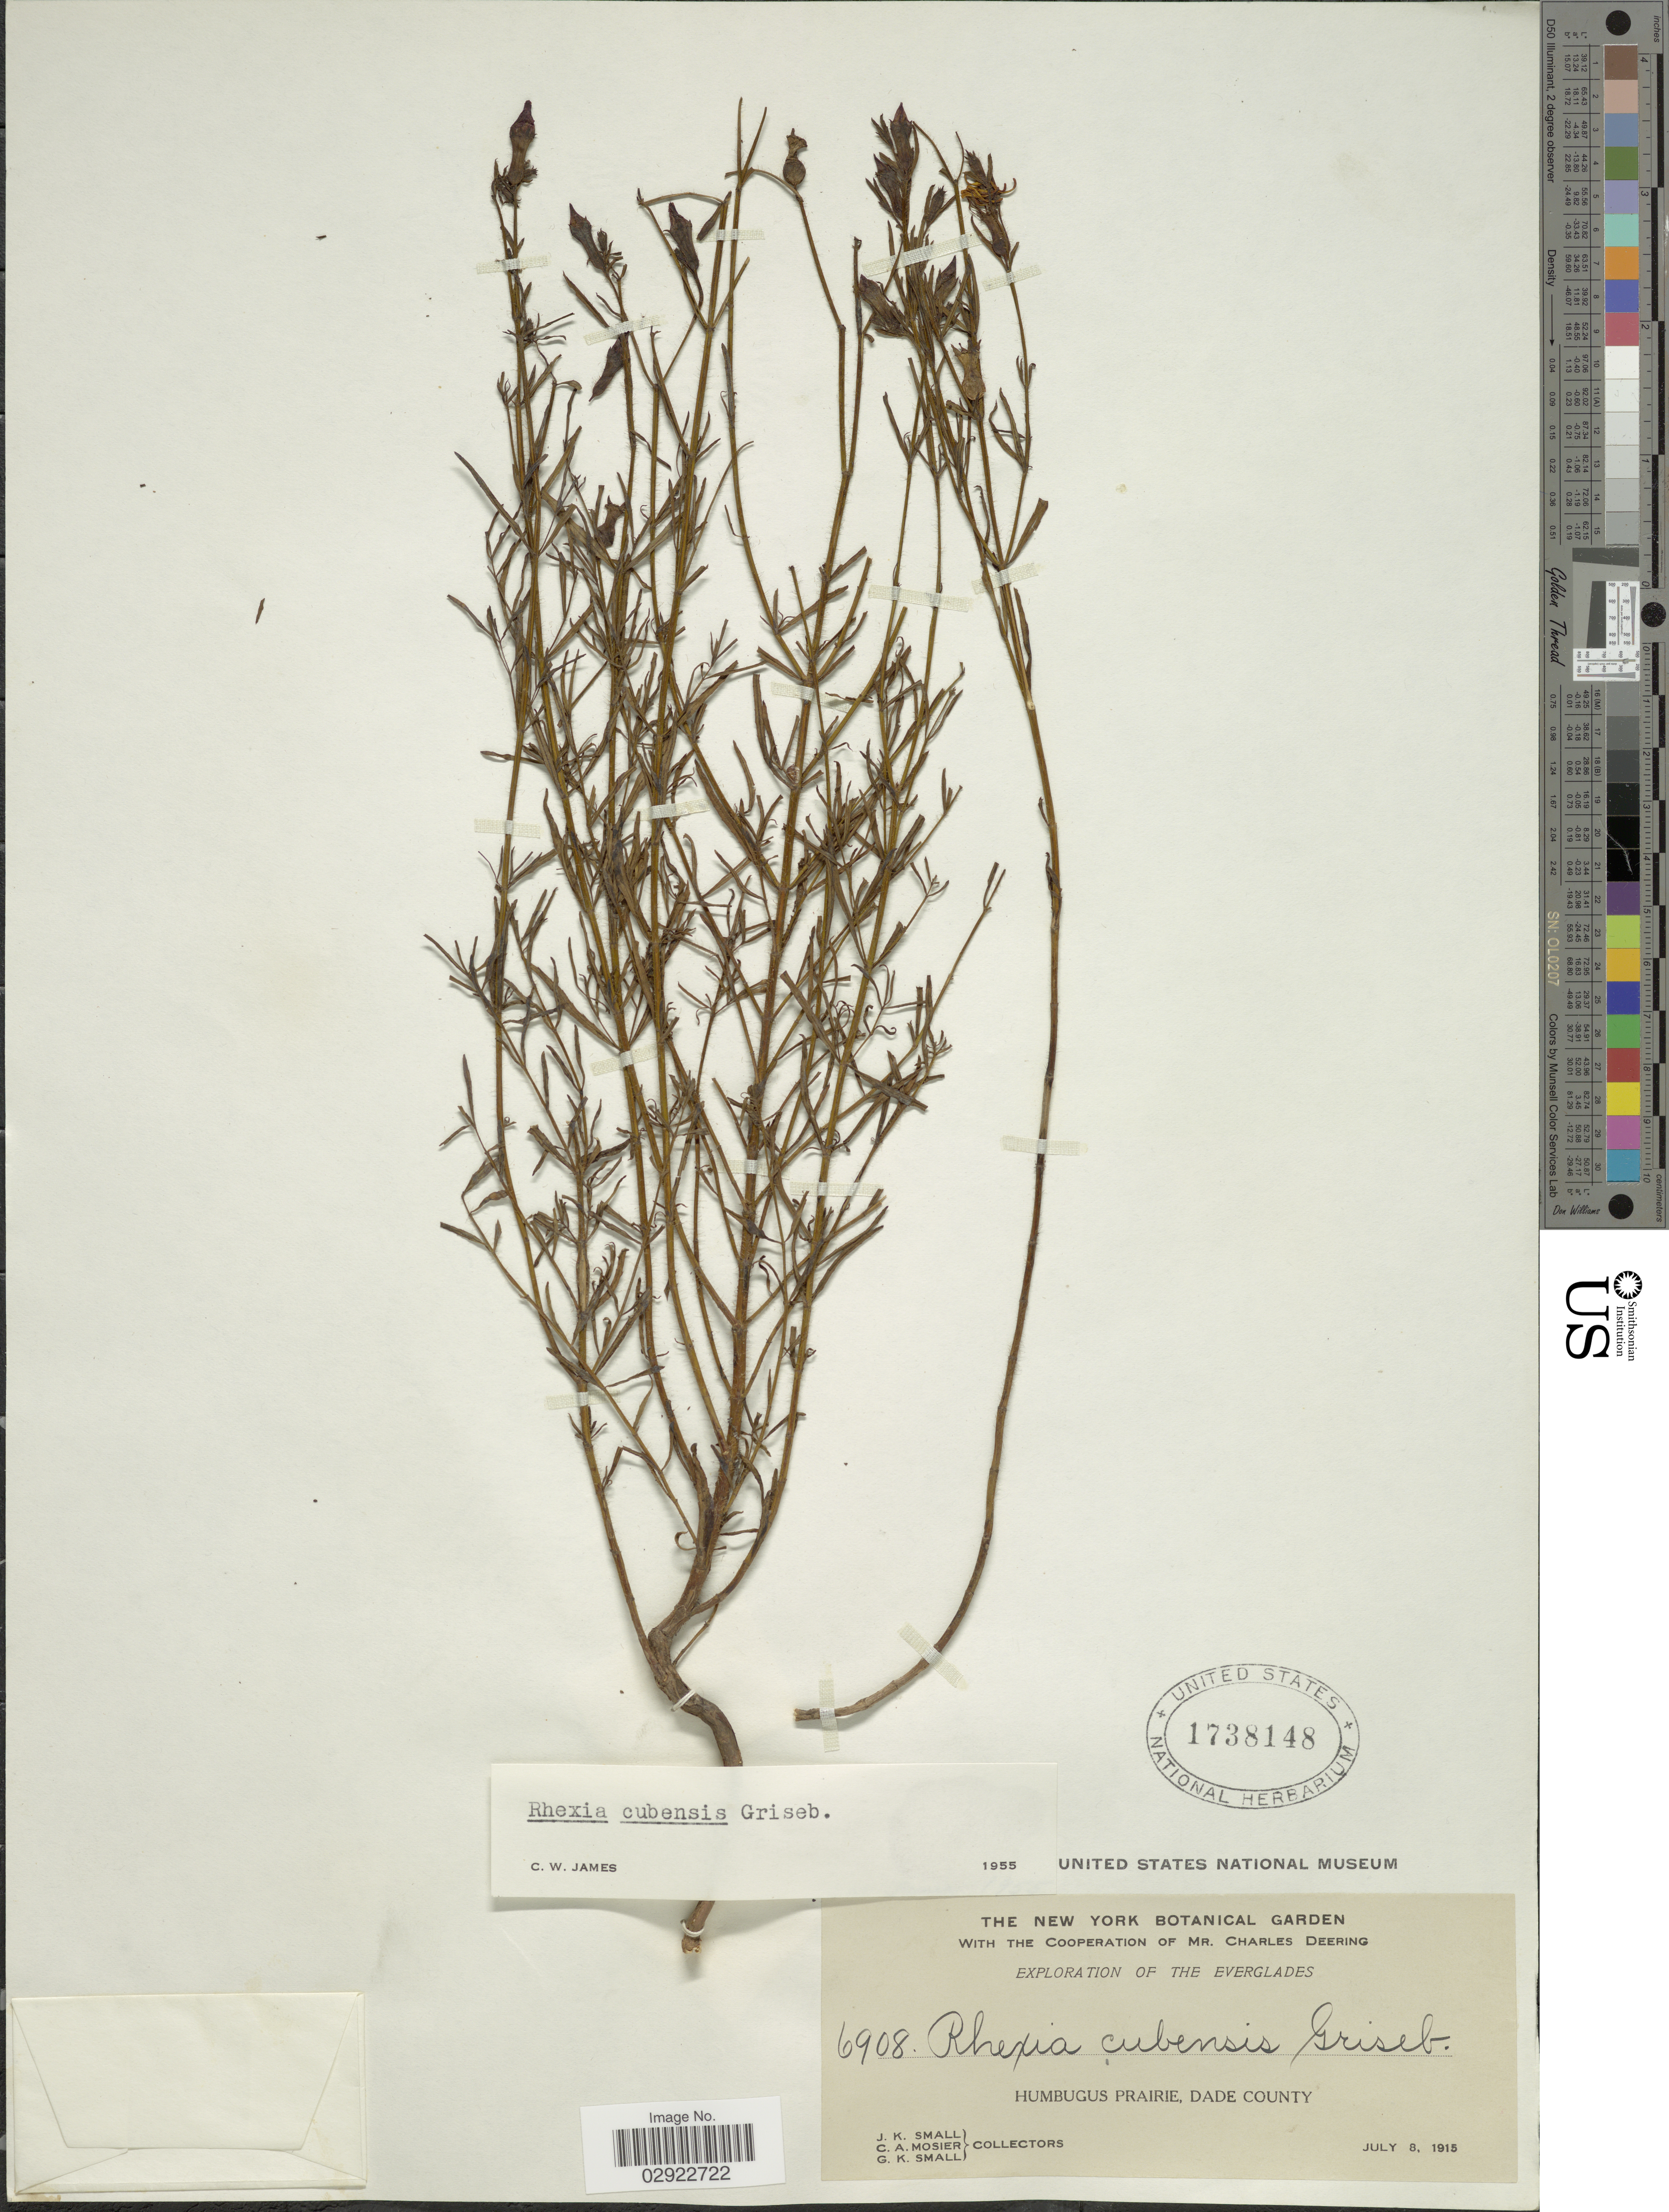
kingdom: Plantae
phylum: Tracheophyta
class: Magnoliopsida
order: Myrtales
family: Melastomataceae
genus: Rhexia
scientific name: Rhexia cubensis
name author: Griseb.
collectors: J. K. Small, C. A. Mosier & G. K. Small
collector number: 6908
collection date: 1915-07-08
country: United States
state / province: Florida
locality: The Everglades. Humbugus Prairie, Dade County.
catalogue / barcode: US 1738148